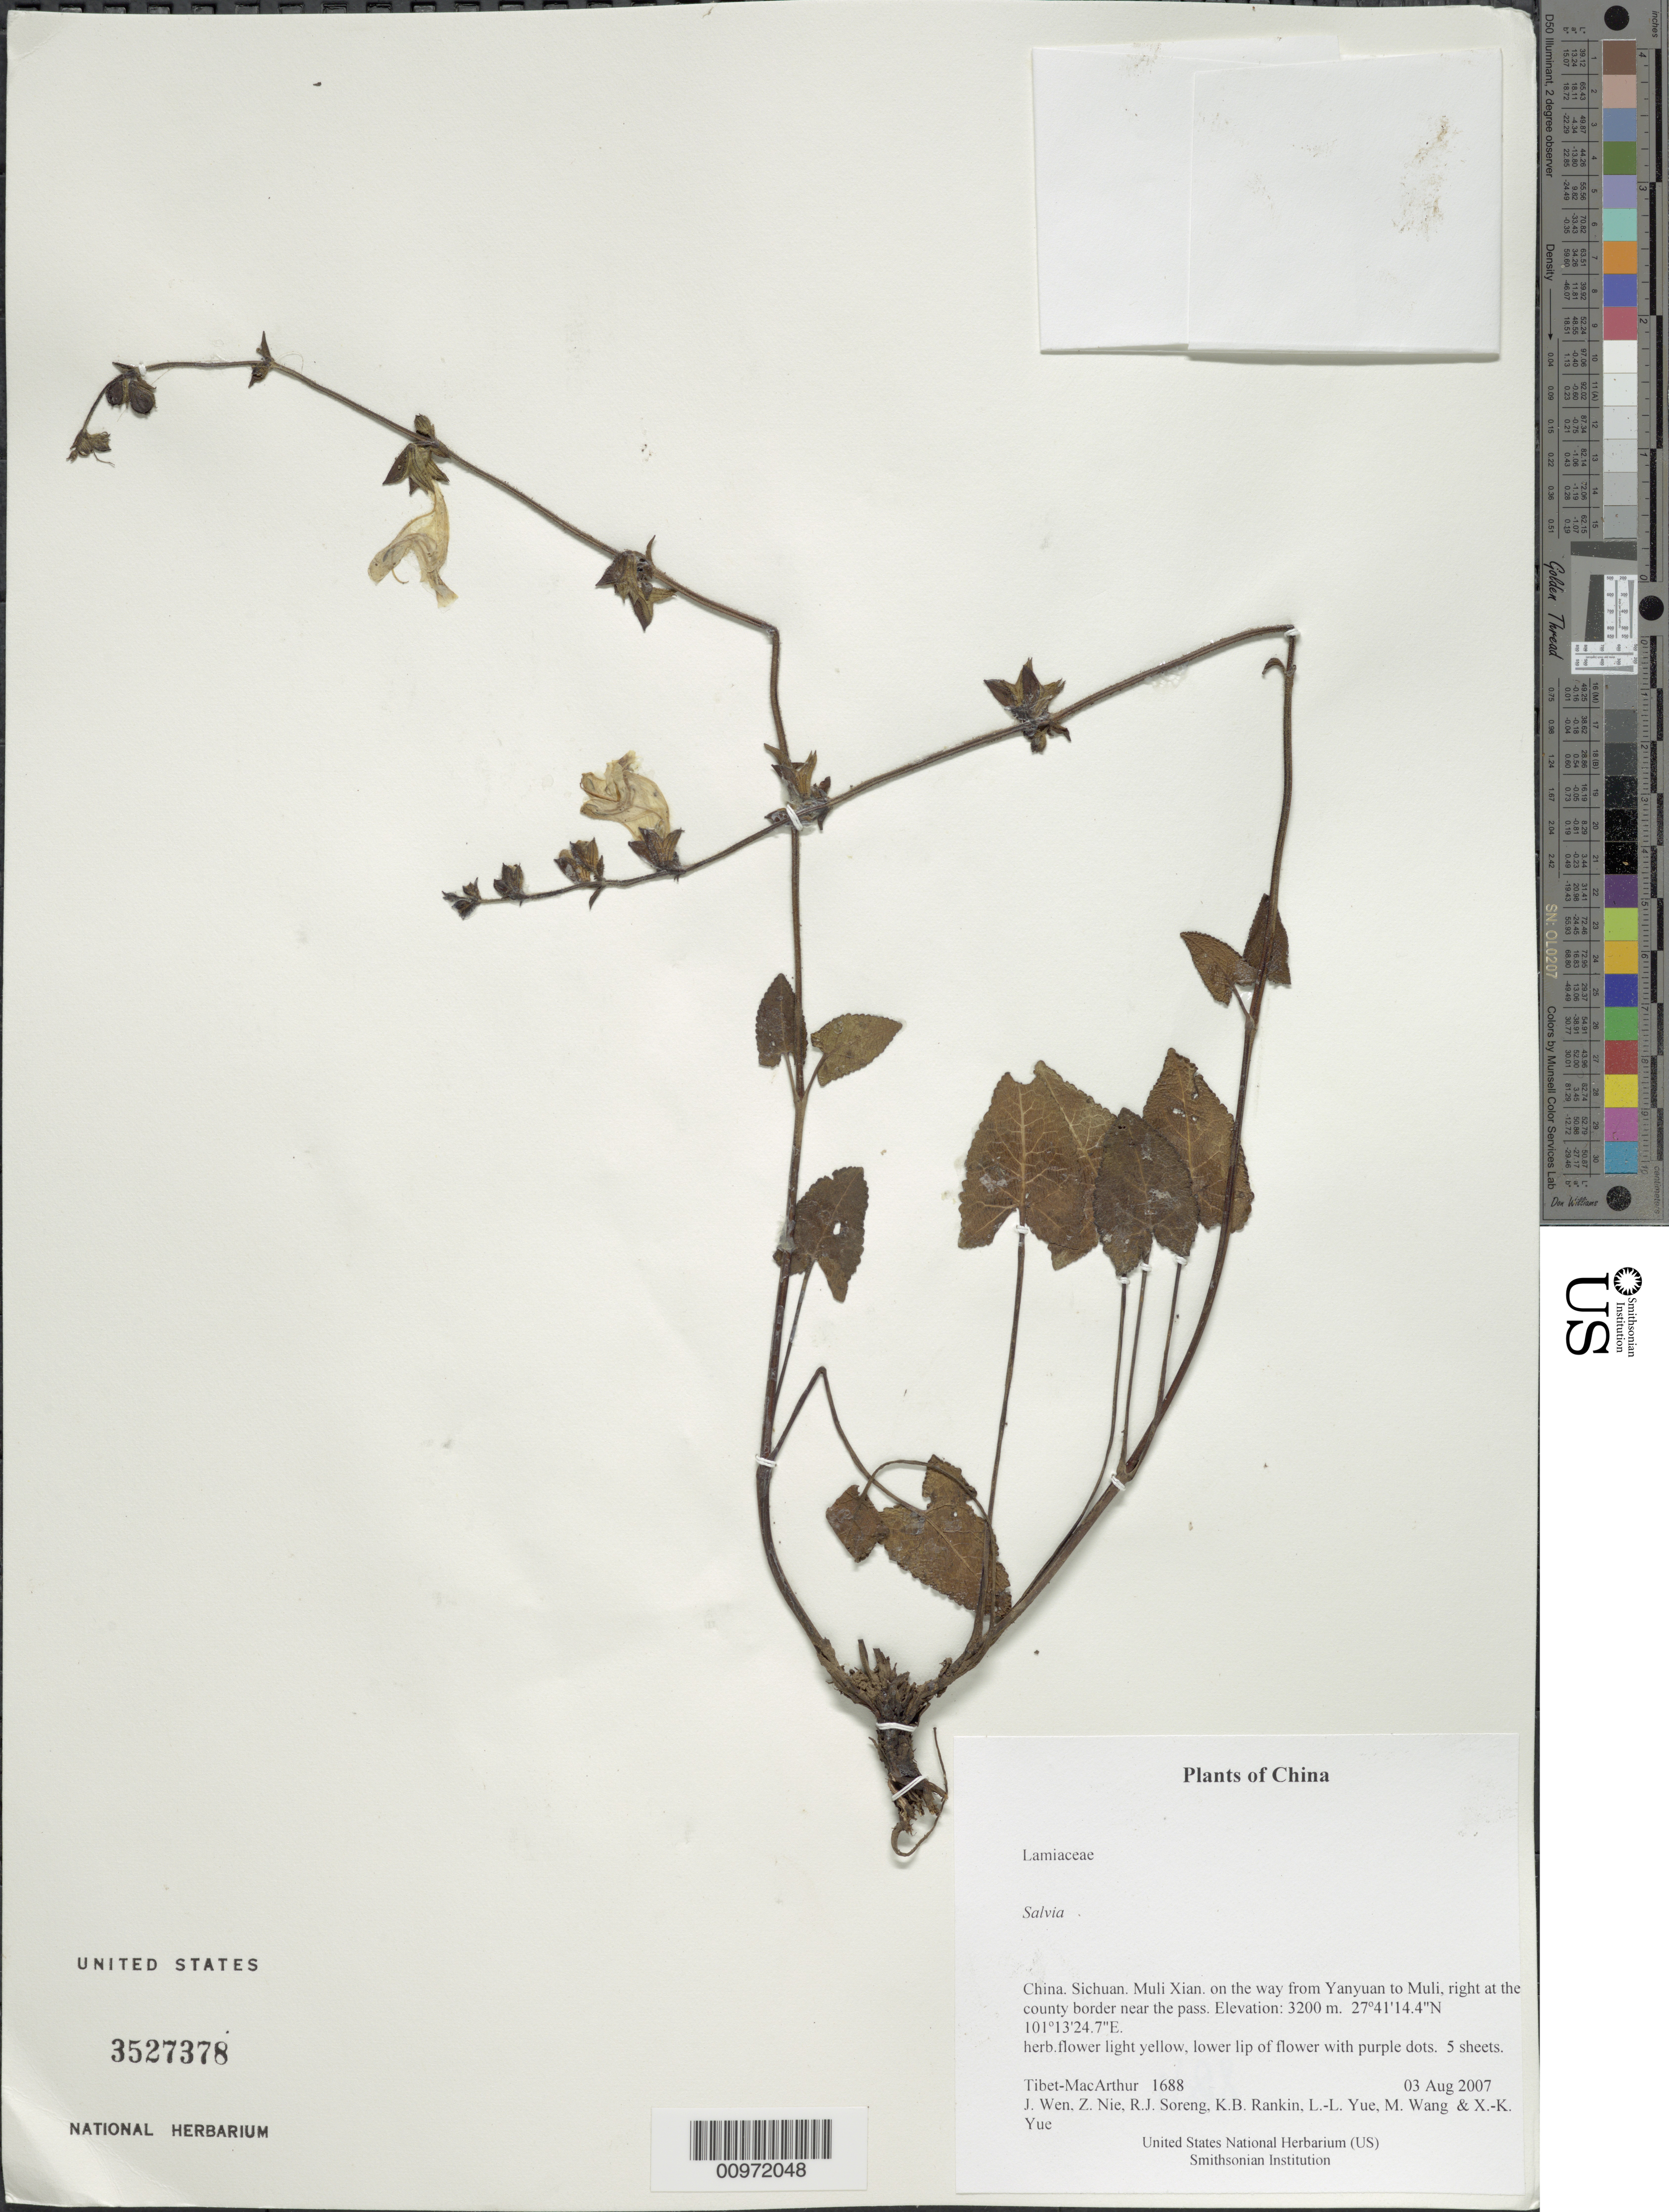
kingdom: Plantae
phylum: Tracheophyta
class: Magnoliopsida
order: Lamiales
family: Lamiaceae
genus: Salvia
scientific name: Salvia thormannii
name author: Urb.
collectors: Tibet-MacArthur, J. Wen, Z. Nie, R. J. Soreng, K. Rankin, L. Yue, M. Wang & X. Yue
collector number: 1688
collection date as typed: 03 Aug 2007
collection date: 2007-08-03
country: China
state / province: Sichuan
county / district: Muli Xian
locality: on the way from Yanyuan to Muli, right at the county border near the pass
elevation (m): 3200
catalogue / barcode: US 3527378